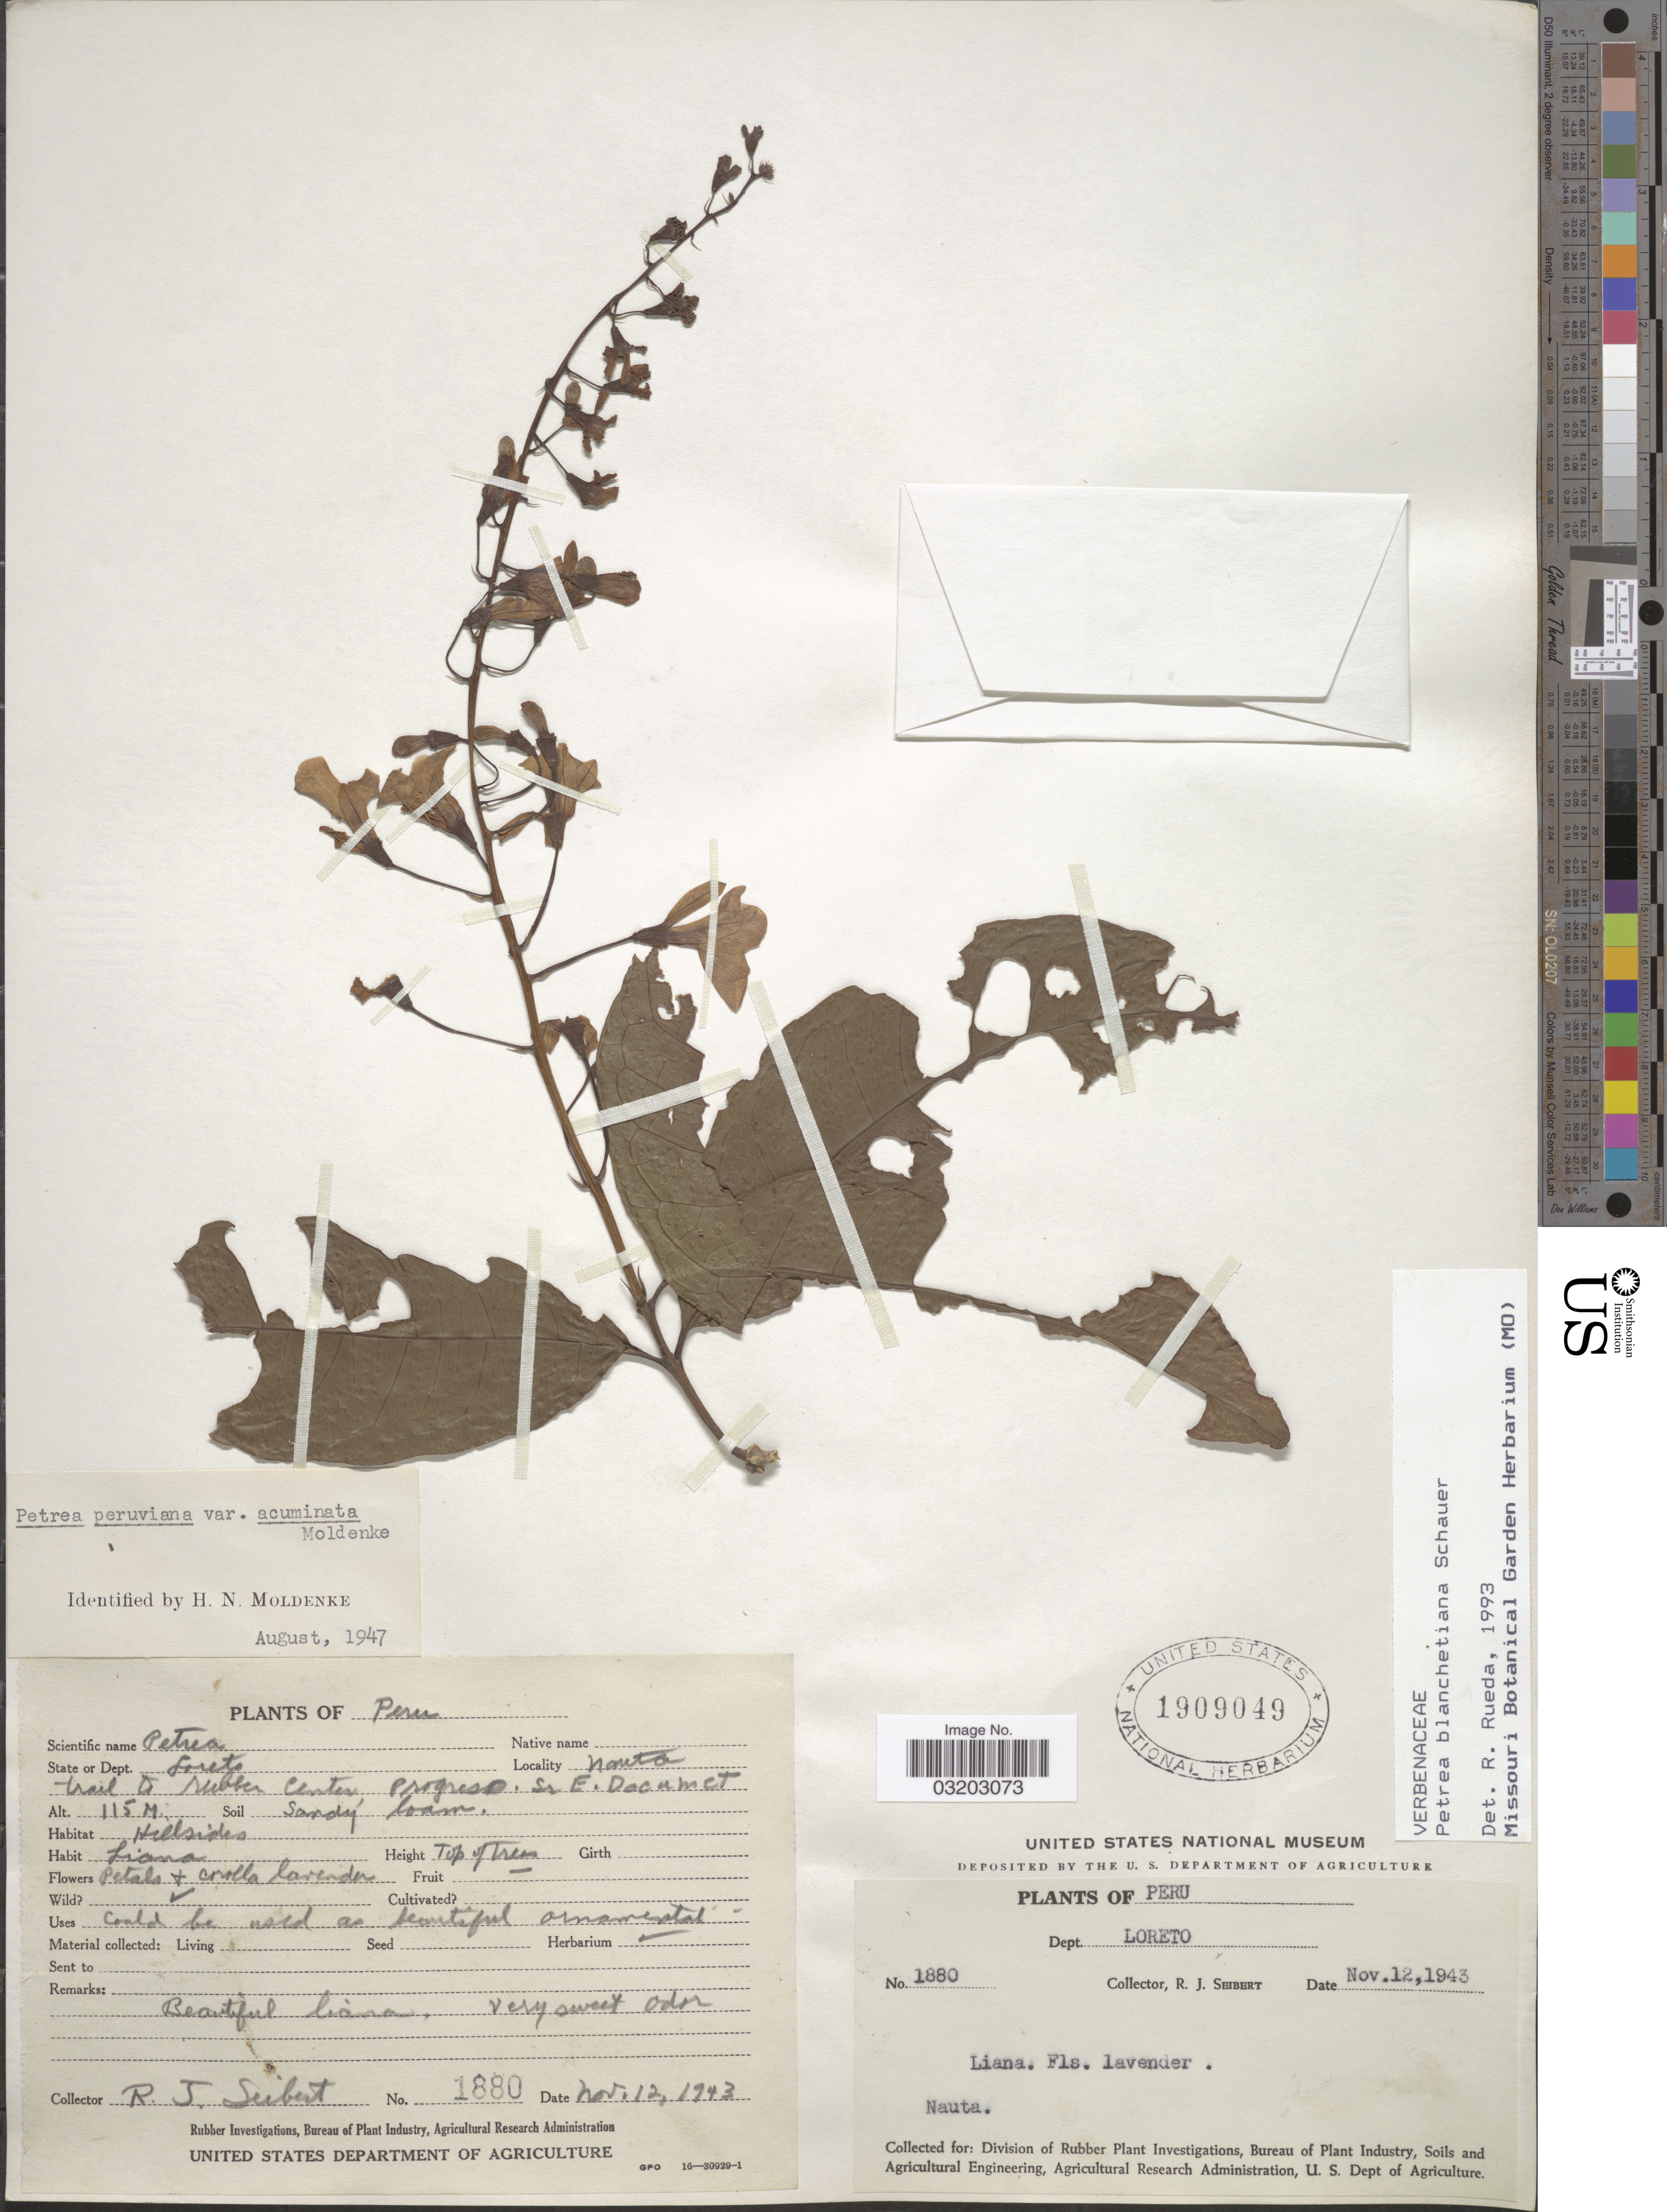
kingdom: Plantae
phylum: Tracheophyta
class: Magnoliopsida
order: Lamiales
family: Verbenaceae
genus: Petrea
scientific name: Petrea blanchetiana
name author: Schauer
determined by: Rueda, R. M.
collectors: R. J. Seibert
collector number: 1880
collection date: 1943-11-12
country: Peru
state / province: Loreto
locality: Dept. Loreto. Nauta. Trail to Rubber Center, Progreso. sr. E. Documet.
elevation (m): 115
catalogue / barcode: US 1909049